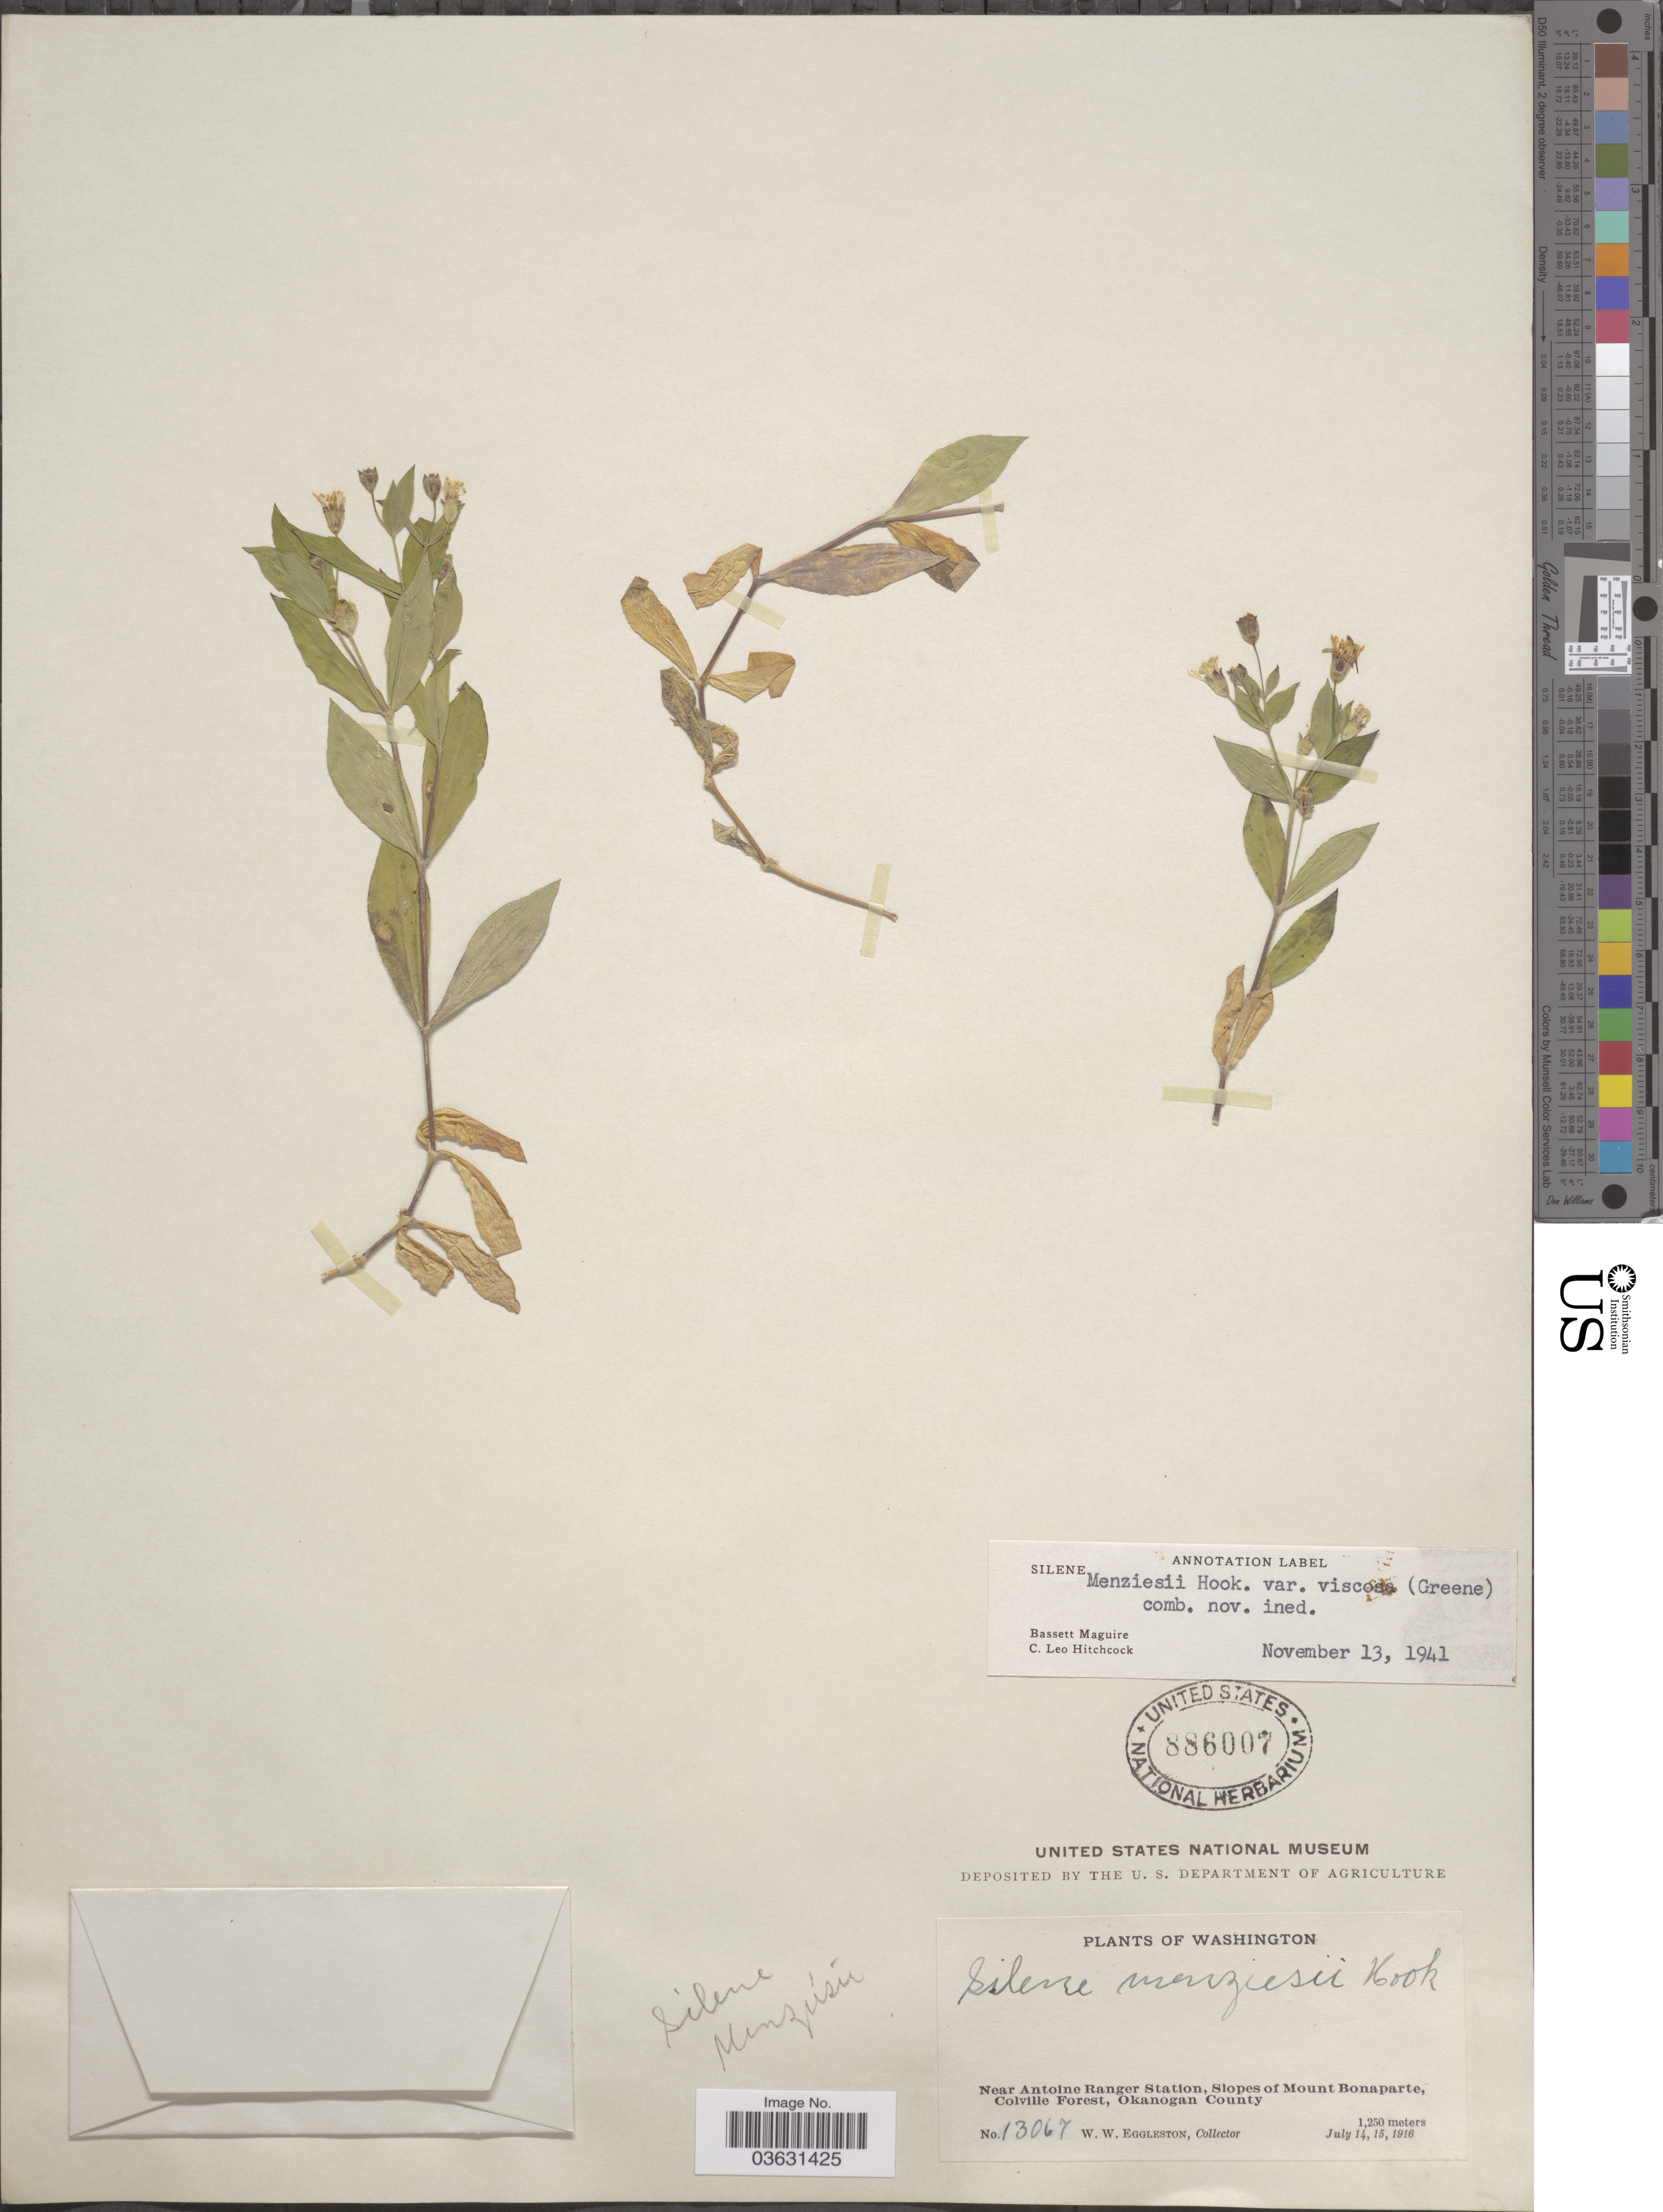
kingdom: Plantae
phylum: Tracheophyta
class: Magnoliopsida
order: Caryophyllales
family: Caryophyllaceae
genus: Silene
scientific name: Silene menziesii var. viscosa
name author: (Greene) C.L. Hitchc. & Maguire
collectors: W. W. Eggleston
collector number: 13067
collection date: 1916-07-14/1916-07-15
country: United States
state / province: Washington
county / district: Okanogan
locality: Near Antoine Ranger Station, Slopes of Mount Bonaparte, Colville Forest, Okanogan County.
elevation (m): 1250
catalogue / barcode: US 886007